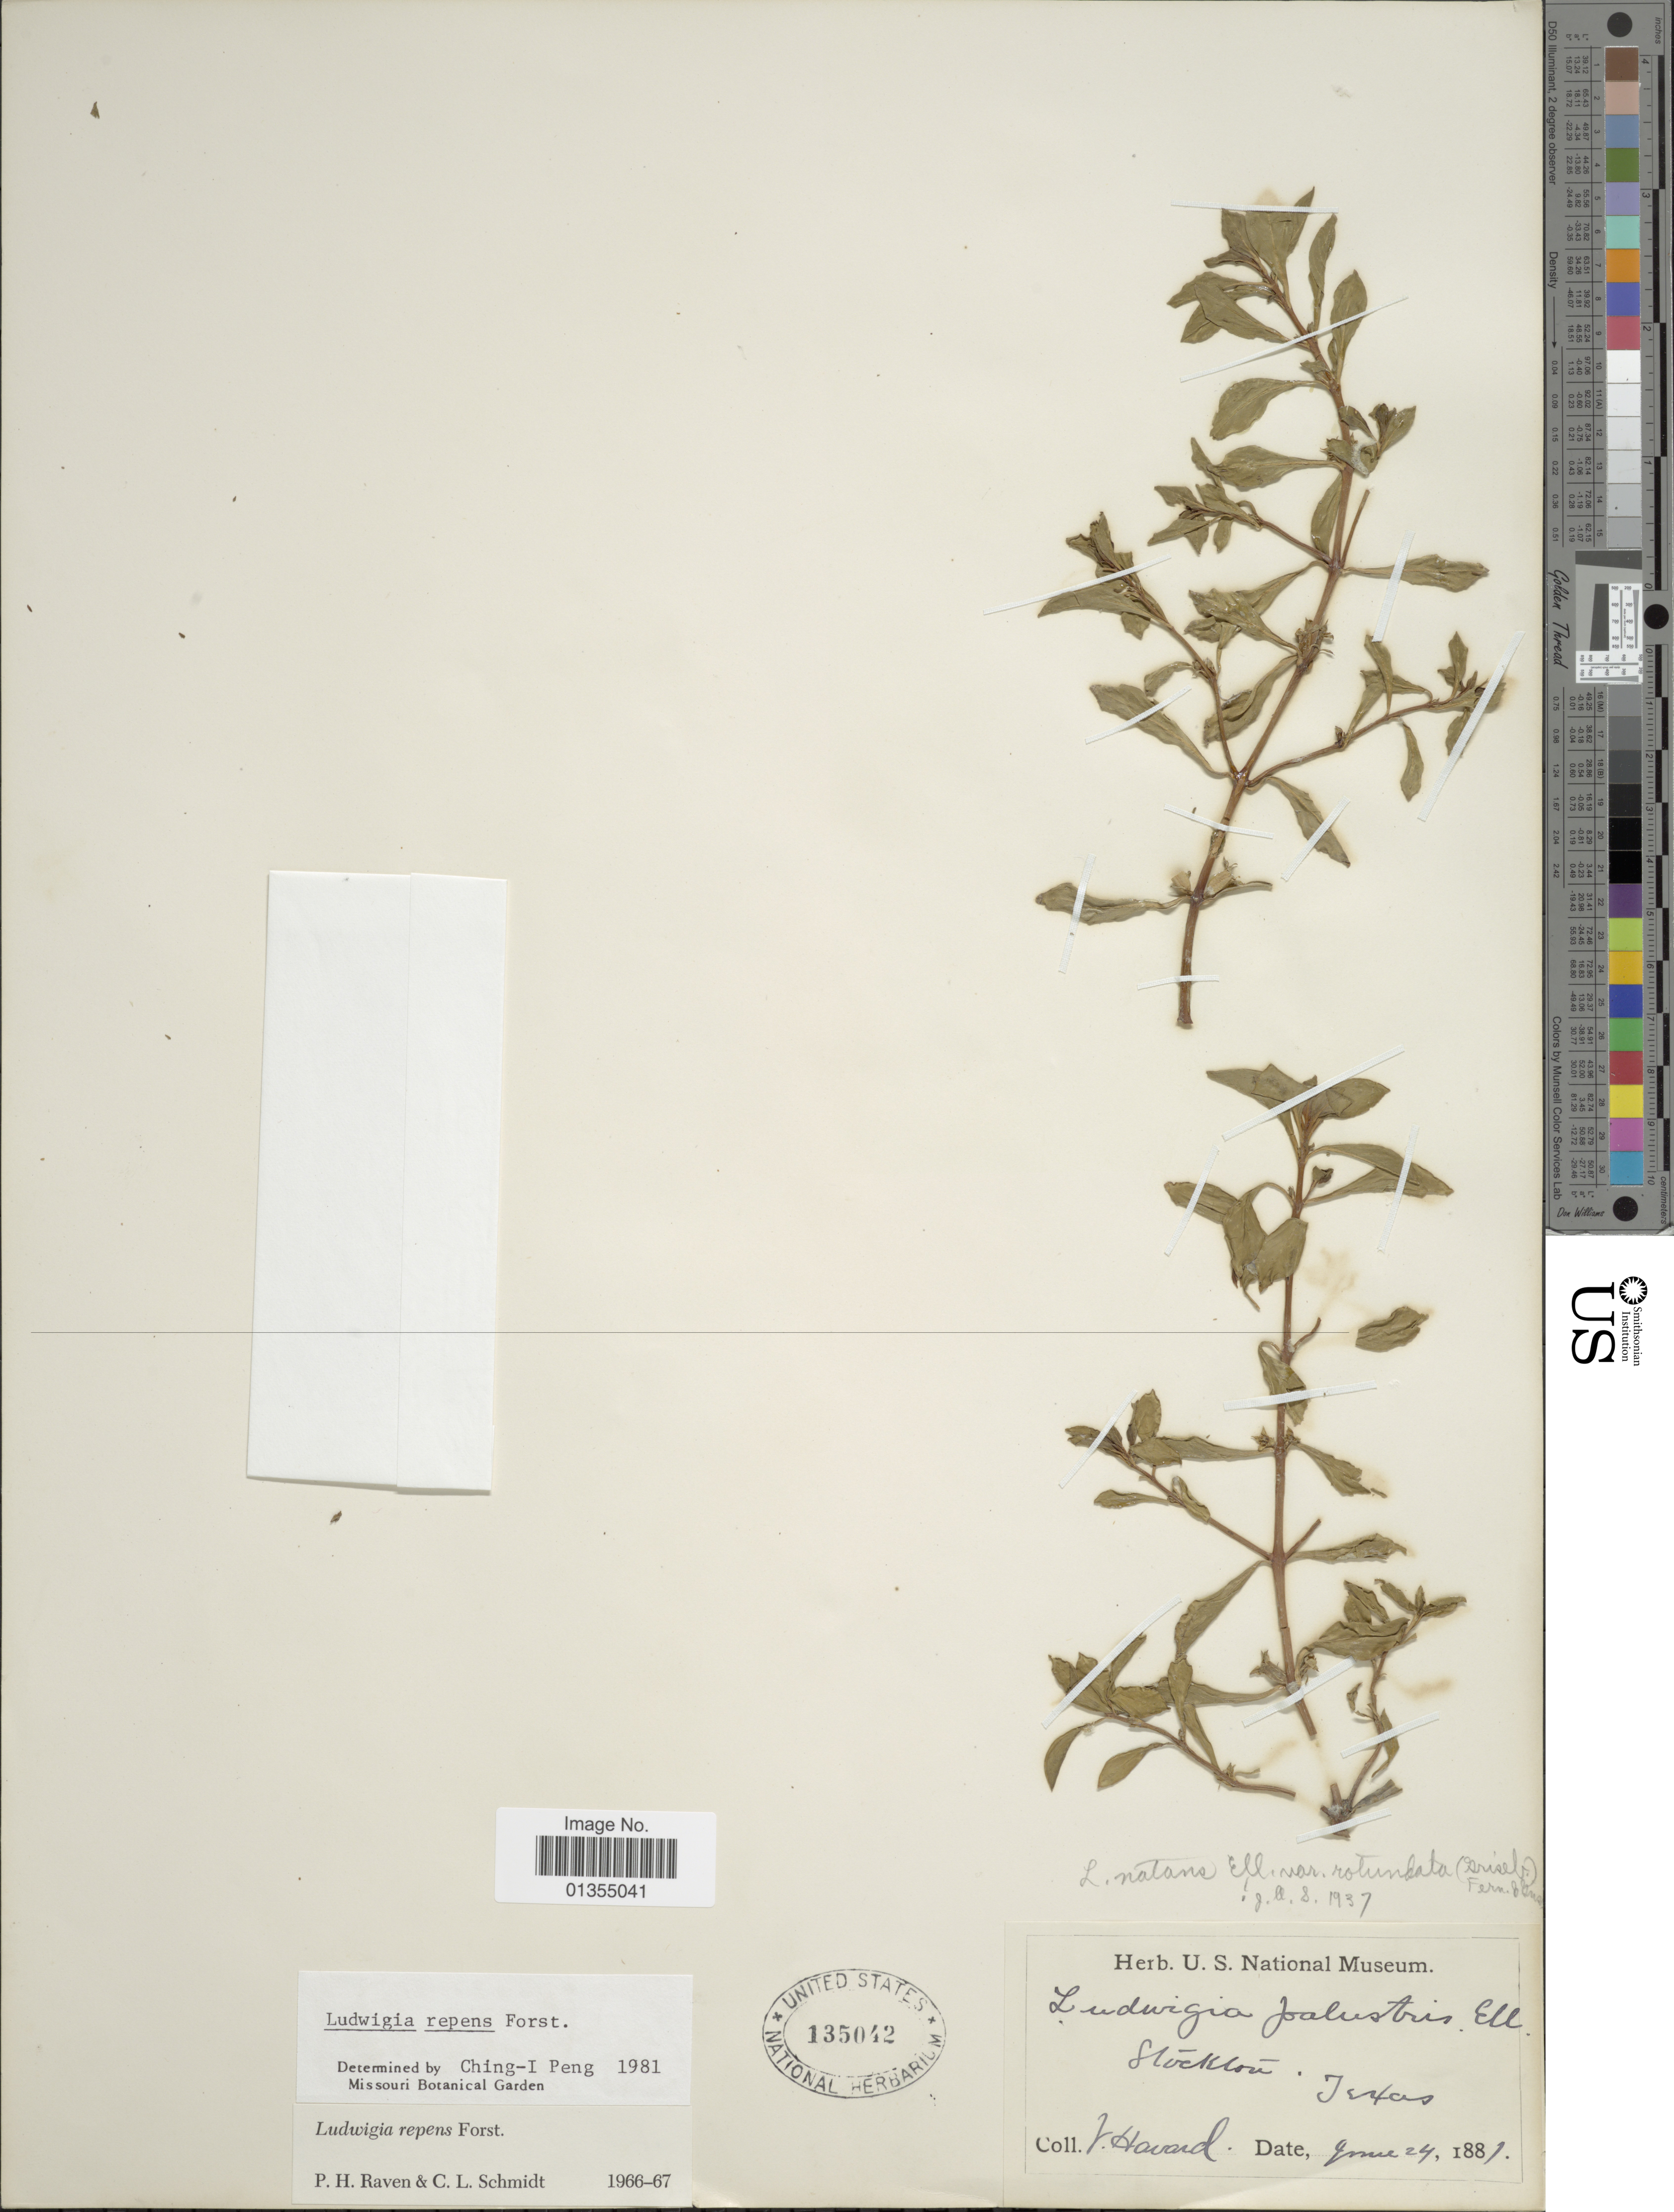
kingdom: Plantae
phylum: Tracheophyta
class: Magnoliopsida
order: Myrtales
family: Onagraceae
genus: Ludwigia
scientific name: Ludwigia repens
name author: J.R. Forst.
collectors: V. Havard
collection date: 1881-06-24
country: United States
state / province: Texas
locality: Stockton.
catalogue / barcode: US 135042